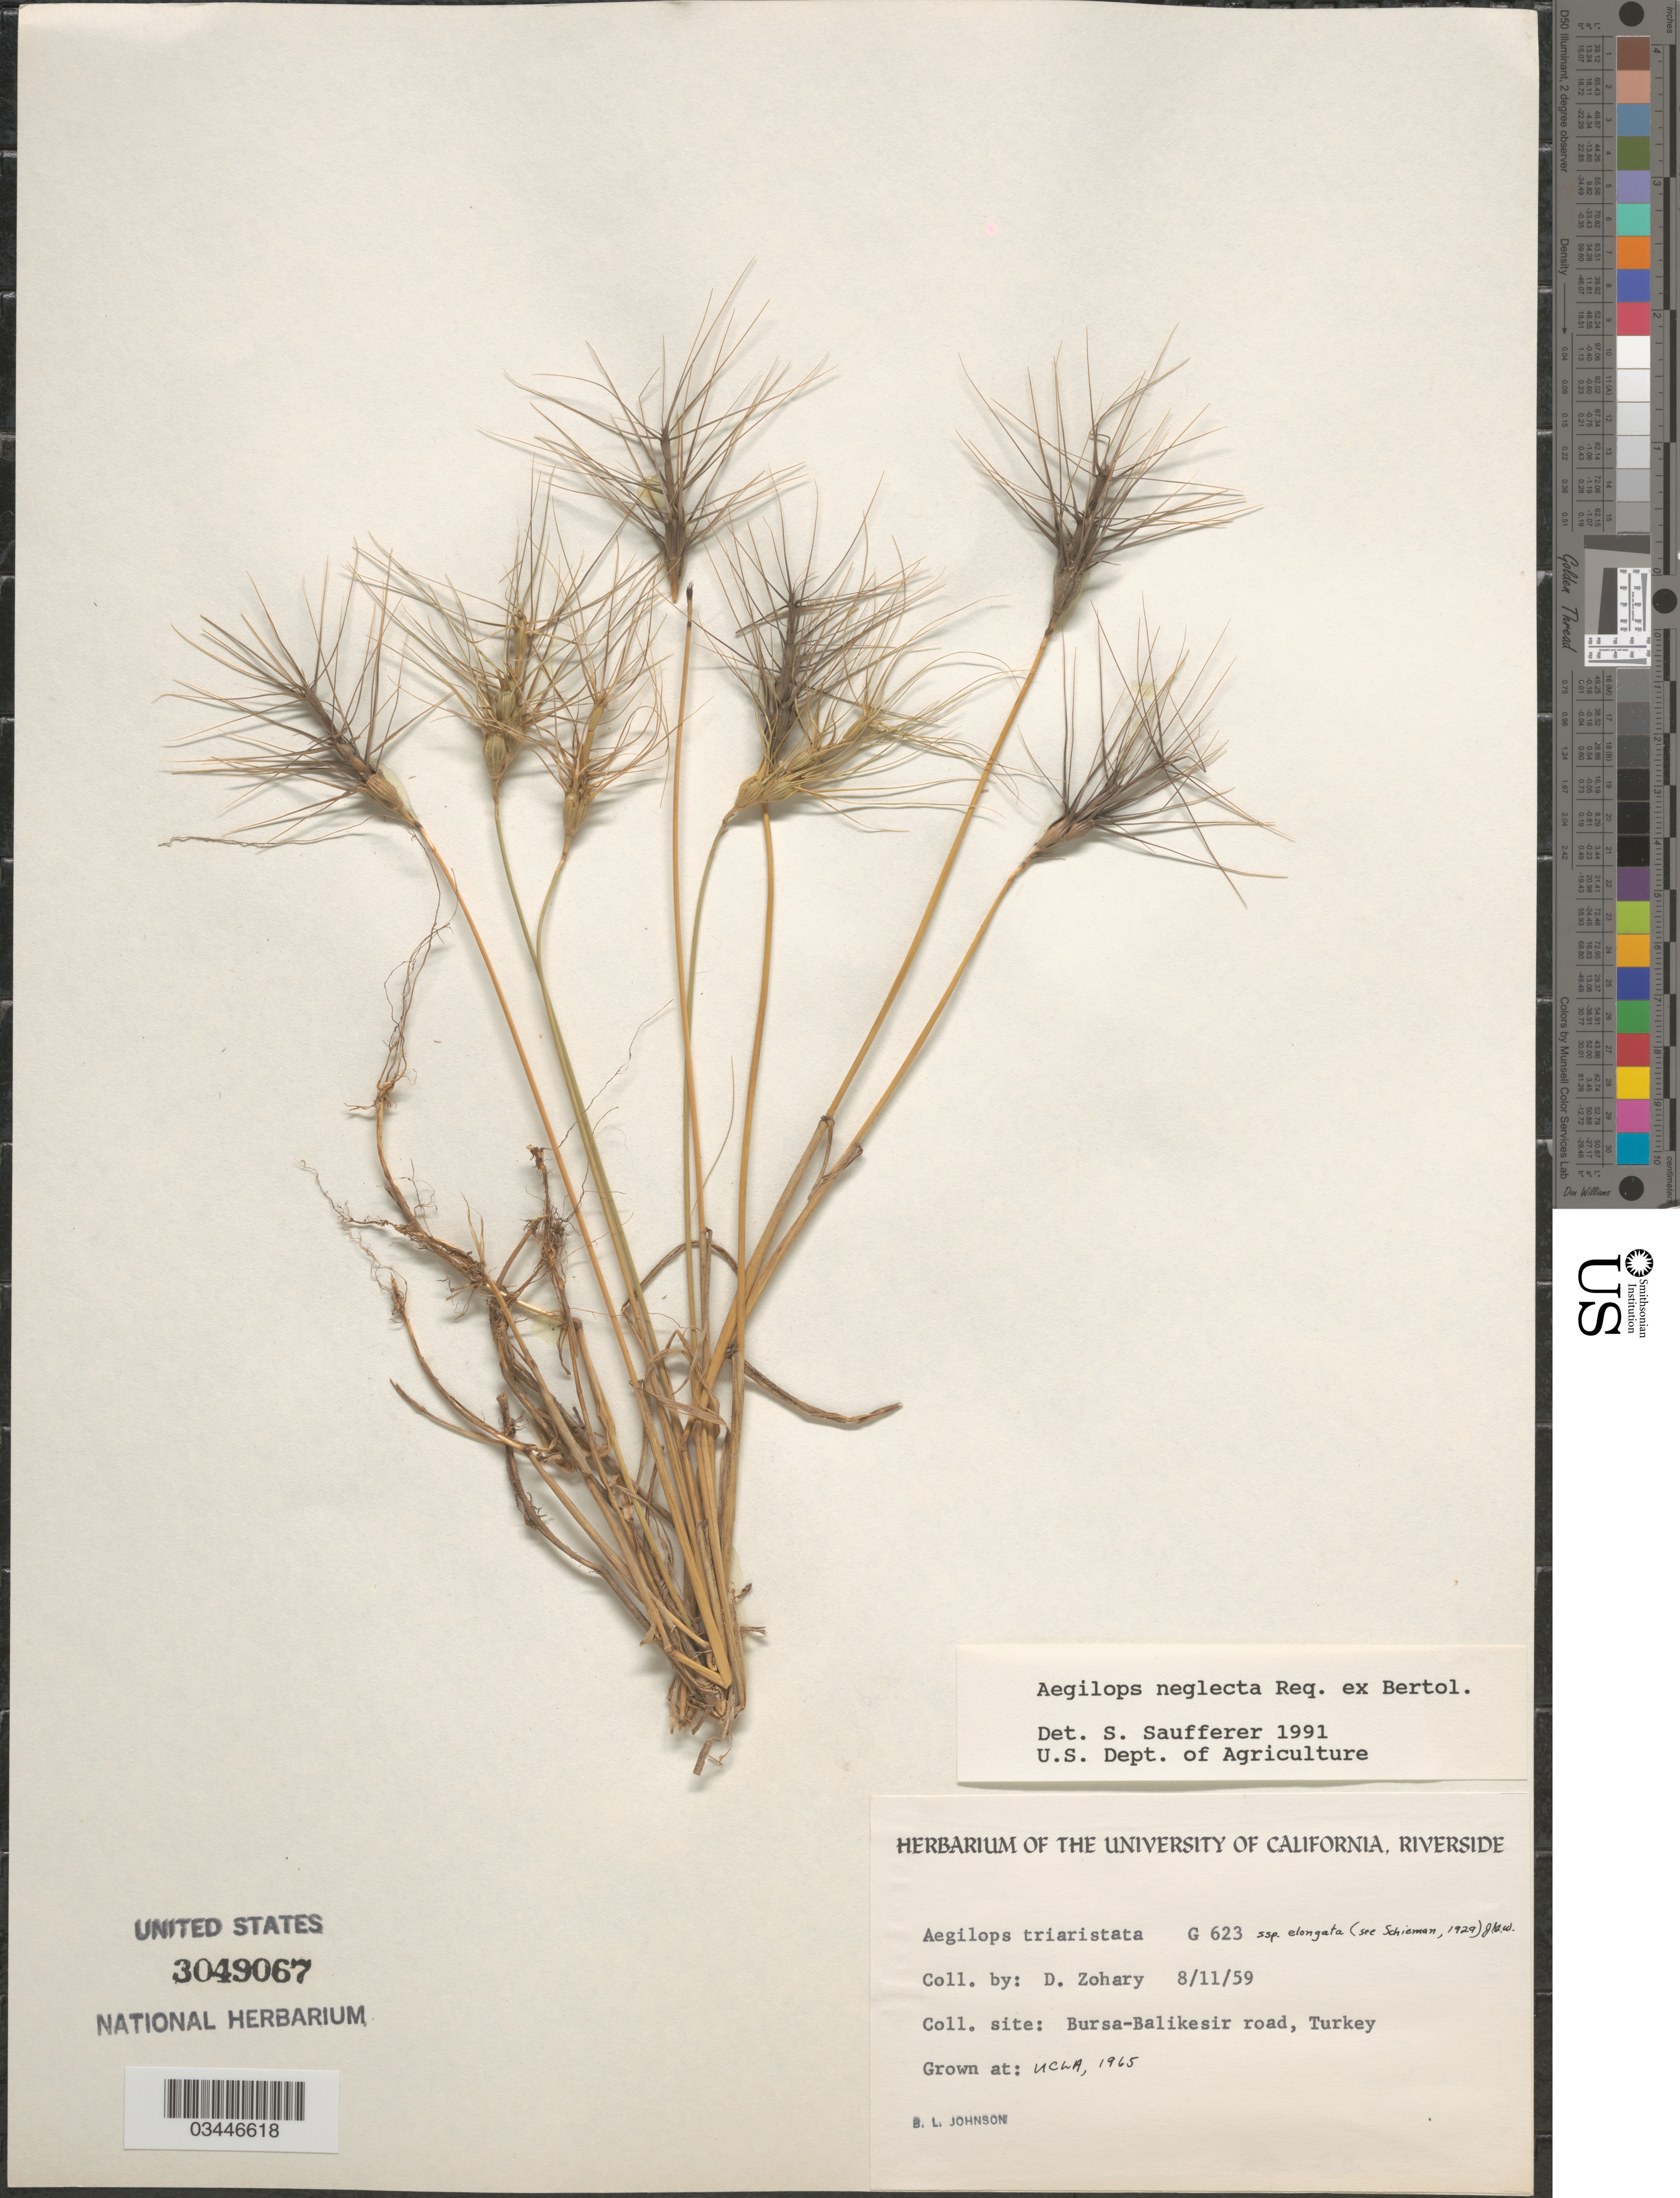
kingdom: Plantae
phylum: Tracheophyta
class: Liliopsida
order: Poales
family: Poaceae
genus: Aegilops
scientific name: Aegilops neglecta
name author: Req. ex Bertol.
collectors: B. Johnson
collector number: G623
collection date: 1965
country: United States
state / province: California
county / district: Los Angeles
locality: UCLA.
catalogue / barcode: US 3049067